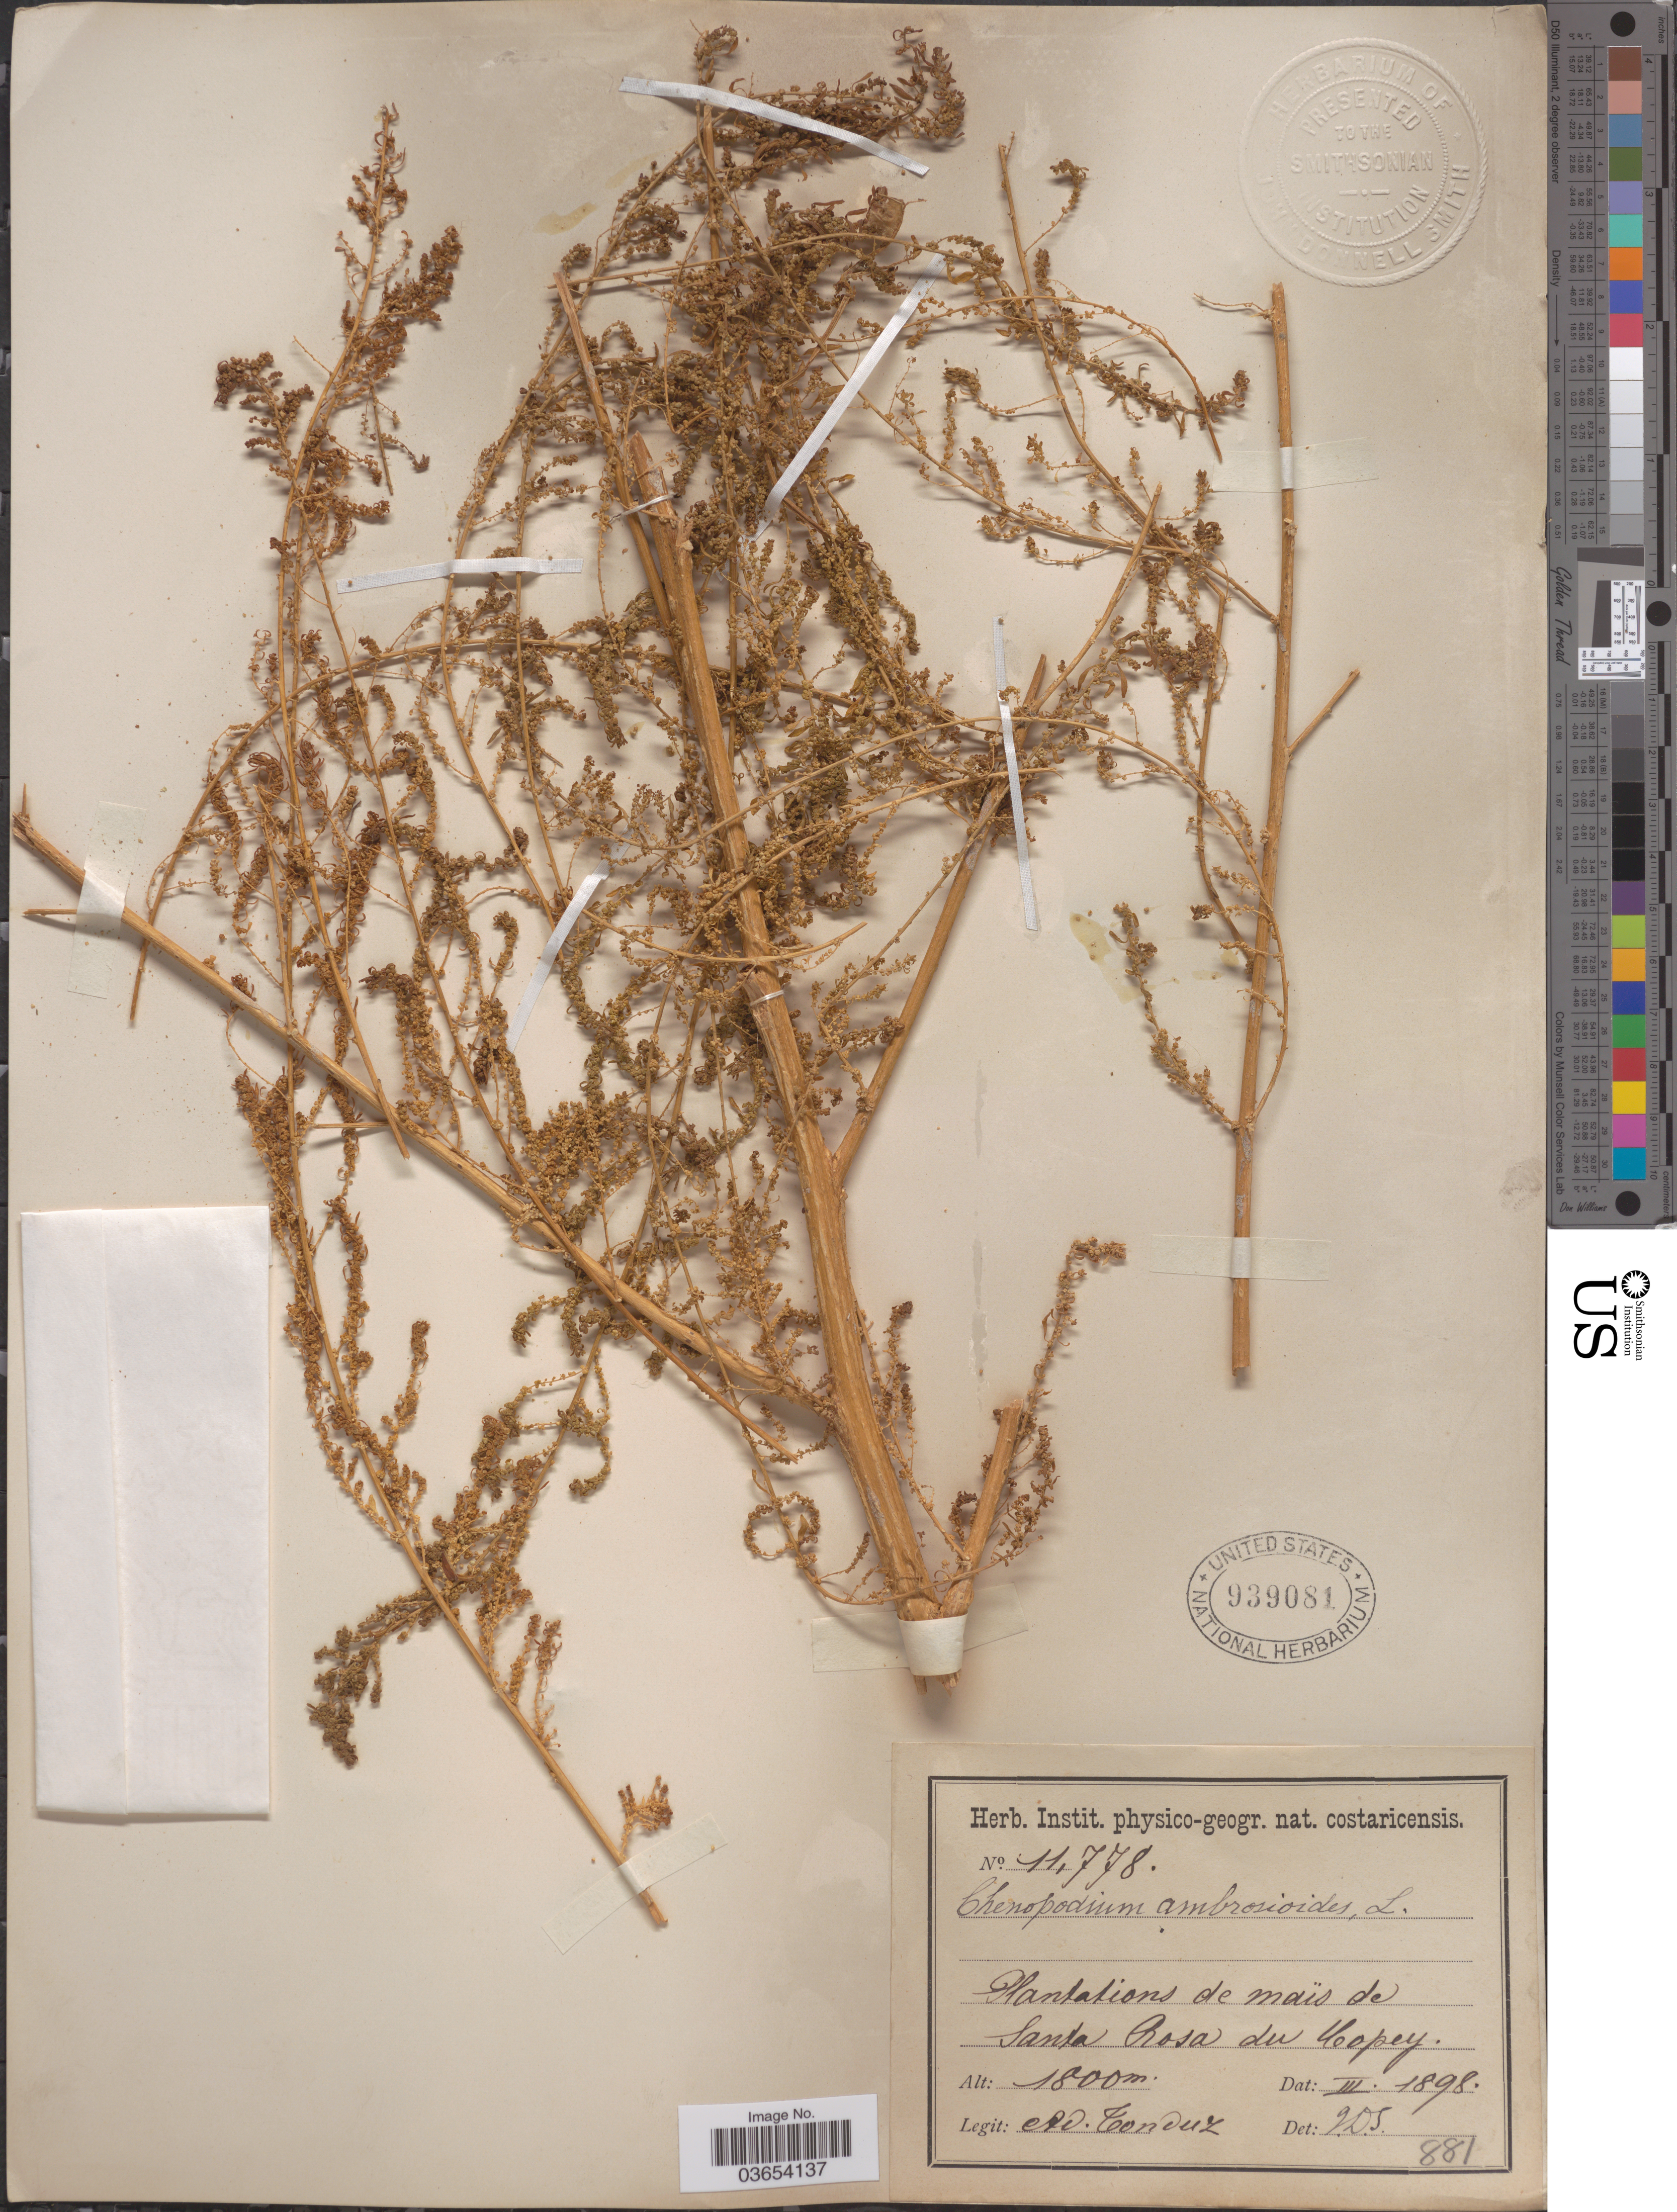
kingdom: Plantae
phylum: Tracheophyta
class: Magnoliopsida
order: Caryophyllales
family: Amaranthaceae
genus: Chenopodium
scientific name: Chenopodium ambrosioides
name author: L.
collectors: A. Tonduz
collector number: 11778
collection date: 1898-03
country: Costa Rica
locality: Plantations de maïs de Santa Rosa du Copey.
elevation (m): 1800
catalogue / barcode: US 939081